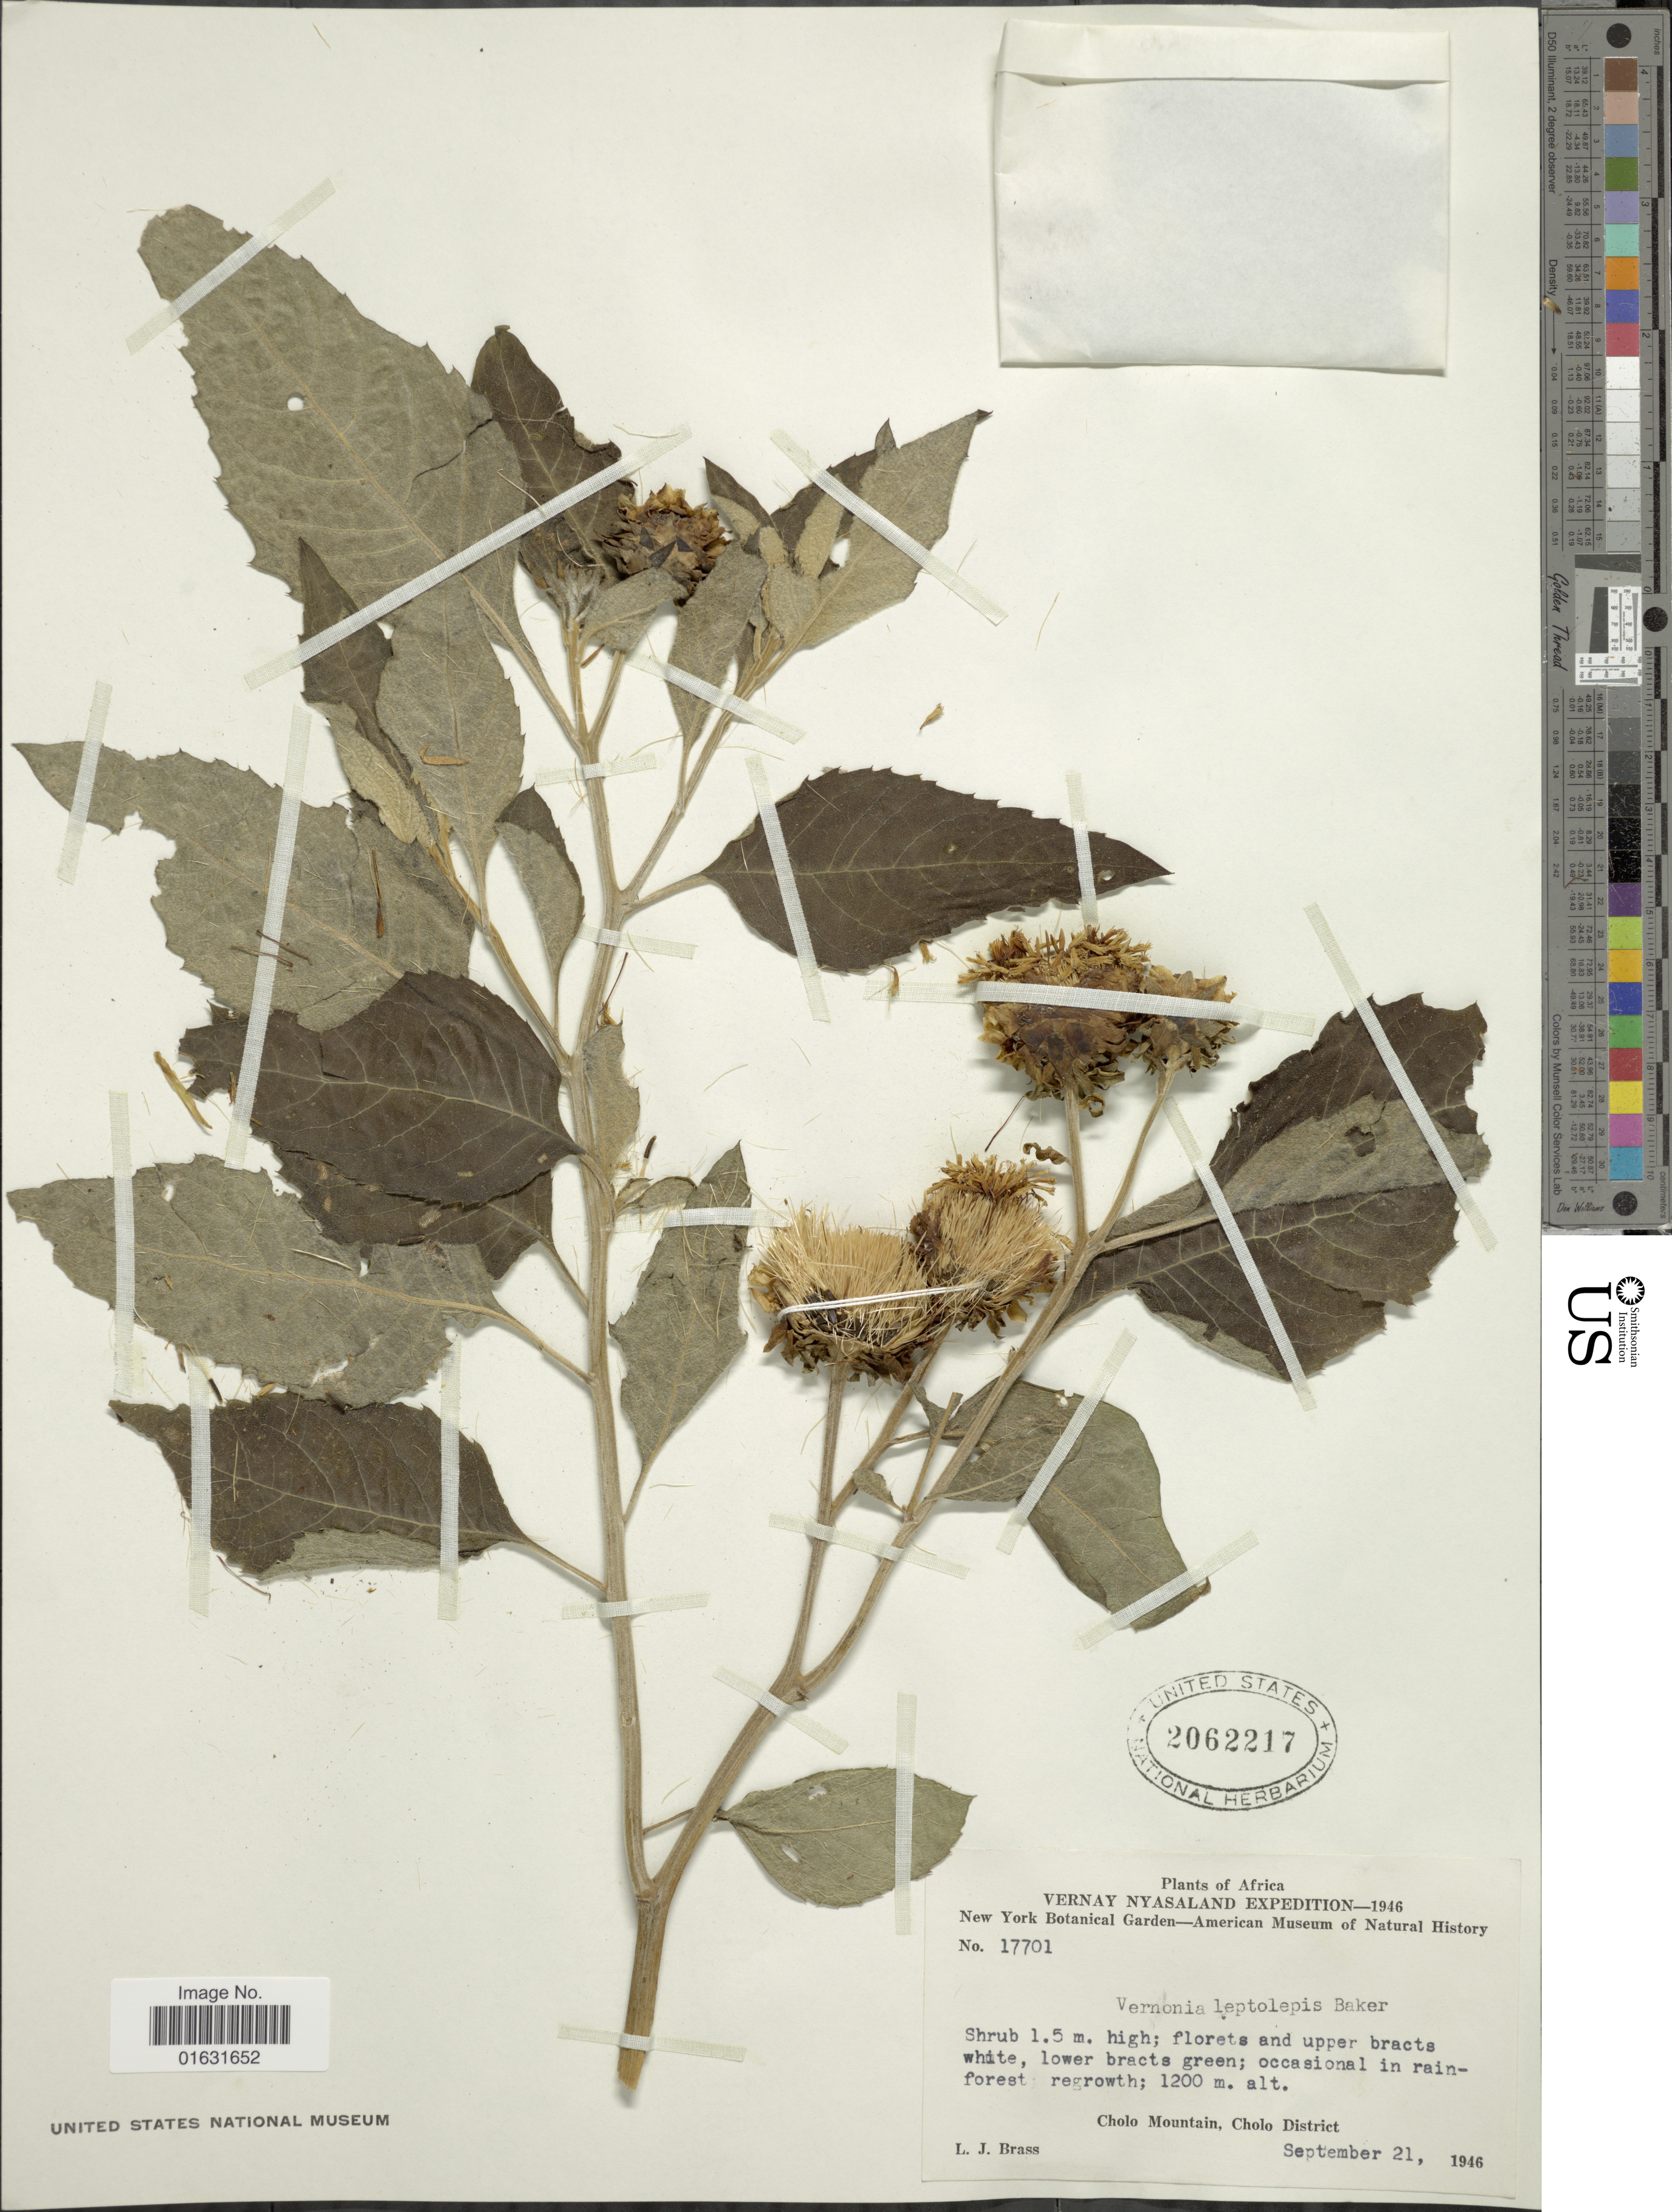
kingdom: Plantae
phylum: Tracheophyta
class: Magnoliopsida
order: Asterales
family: Asteraceae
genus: Baccharoides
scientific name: Baccharoides adoensis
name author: (Sch. Bip. ex Walp.) H. Rob.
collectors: L. J. Brass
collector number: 17701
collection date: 1946-09-21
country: Malawi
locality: Vernay Nyasaland, Cholo Mountain, Cholo District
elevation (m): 1200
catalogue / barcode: US 2062217